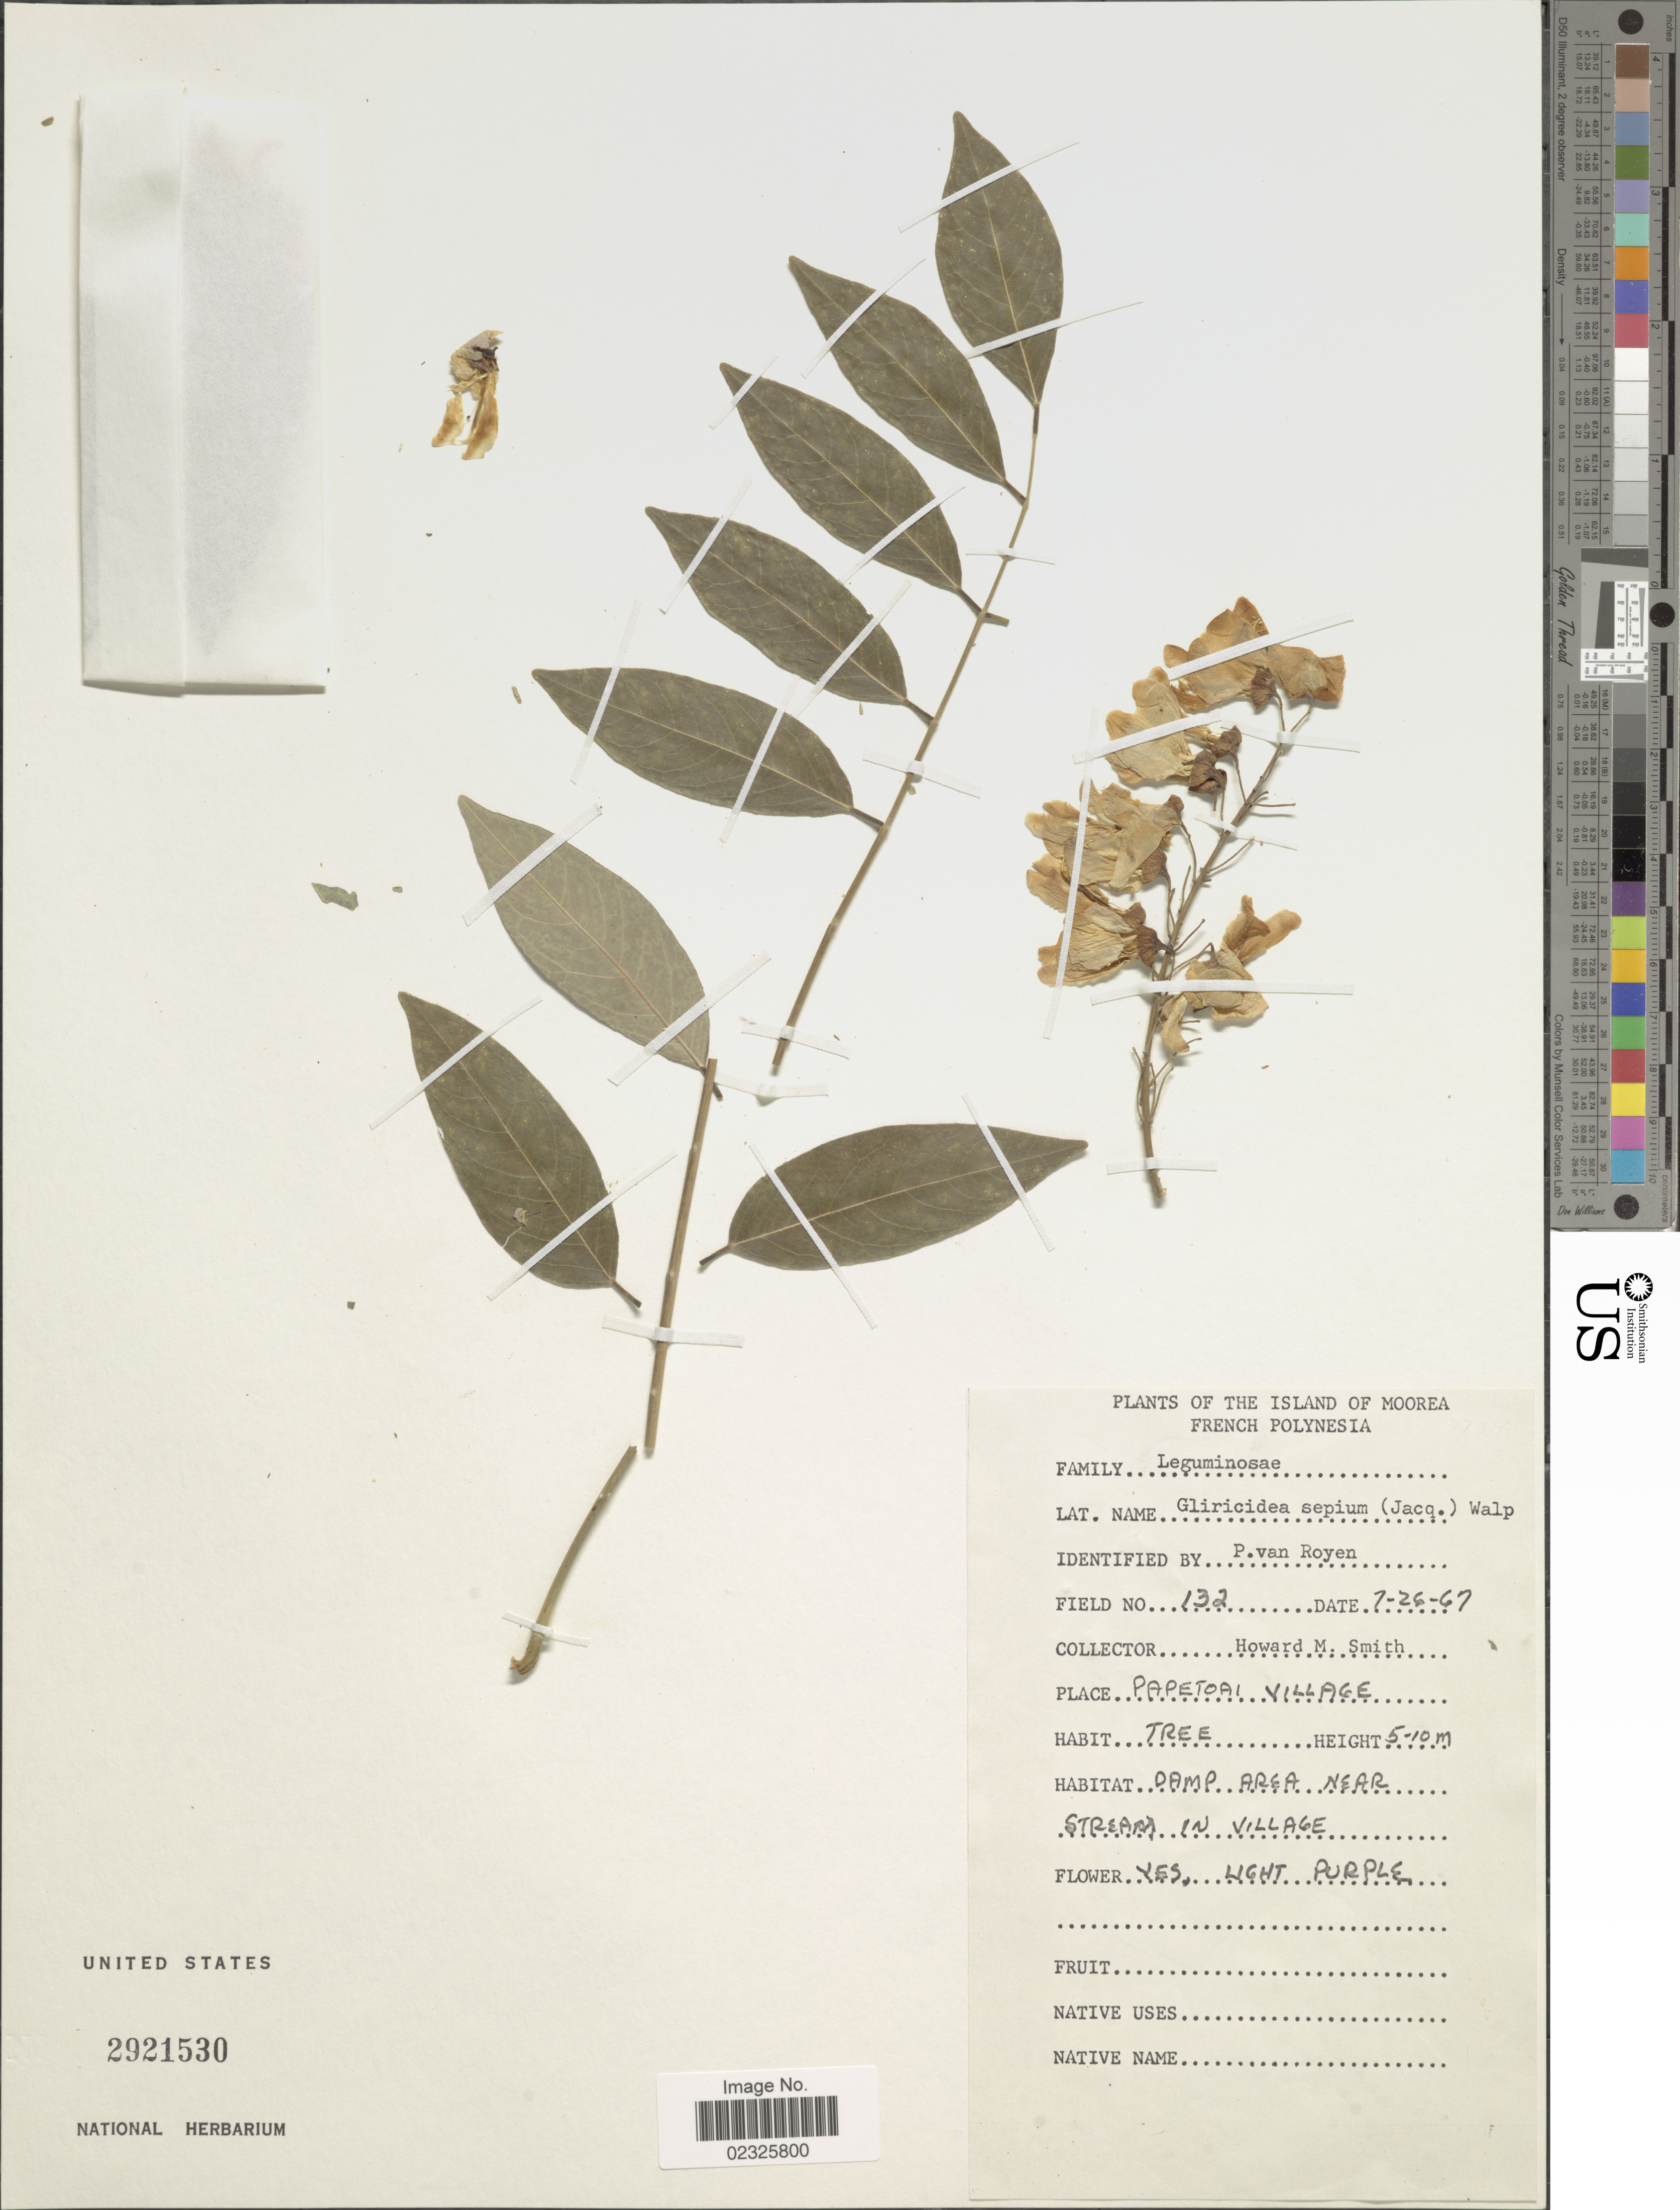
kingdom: Plantae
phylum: Tracheophyta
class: Magnoliopsida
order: Fabales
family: Fabaceae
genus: Gliricidia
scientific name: Gliricidia sepium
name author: (Jacq.) Kunth ex Walp.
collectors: H. M. Smith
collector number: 132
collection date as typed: Transcribed d/m/y: 26/7/67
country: French Polynesia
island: Moorea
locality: Island of Moorea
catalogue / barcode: US 2921530